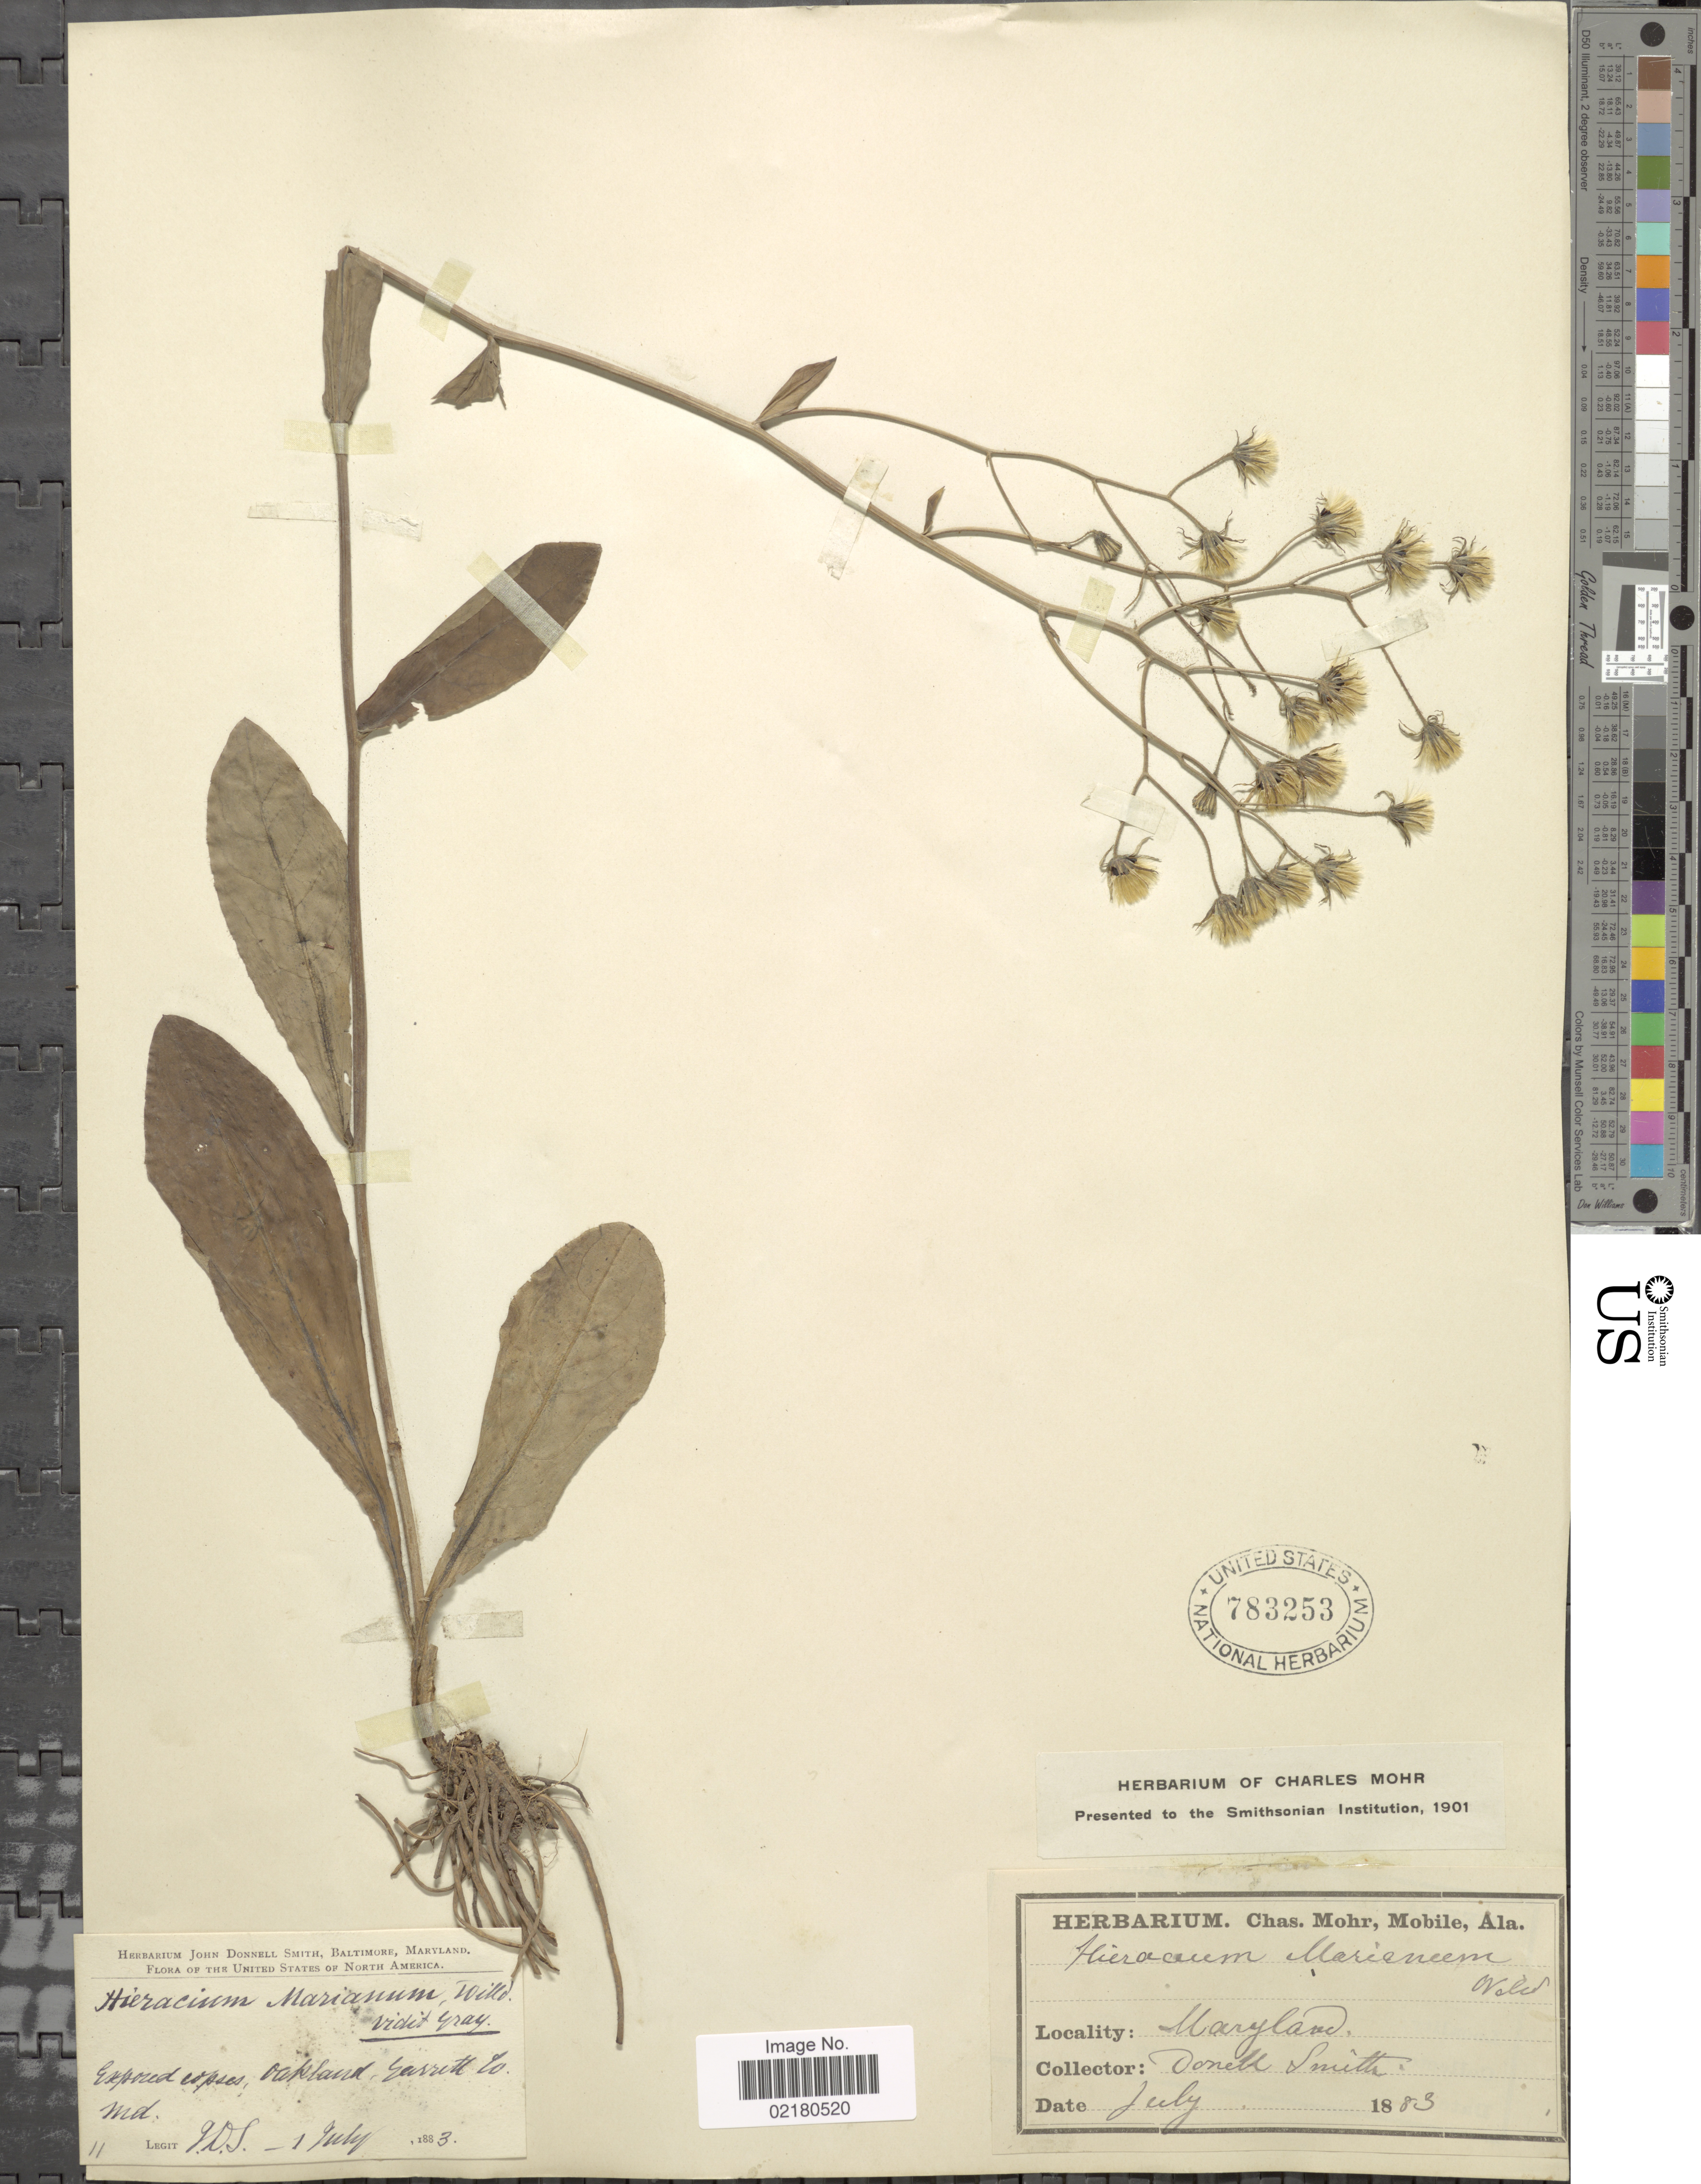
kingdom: Plantae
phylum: Tracheophyta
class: Magnoliopsida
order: Asterales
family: Asteraceae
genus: Hieracium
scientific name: Hieracium marianum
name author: Willd.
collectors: J. Donnell Smith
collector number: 11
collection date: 1883-07-01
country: United States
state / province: Maryland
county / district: Garrett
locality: Exposed copses, oakland, Garrett County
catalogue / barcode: US 783253